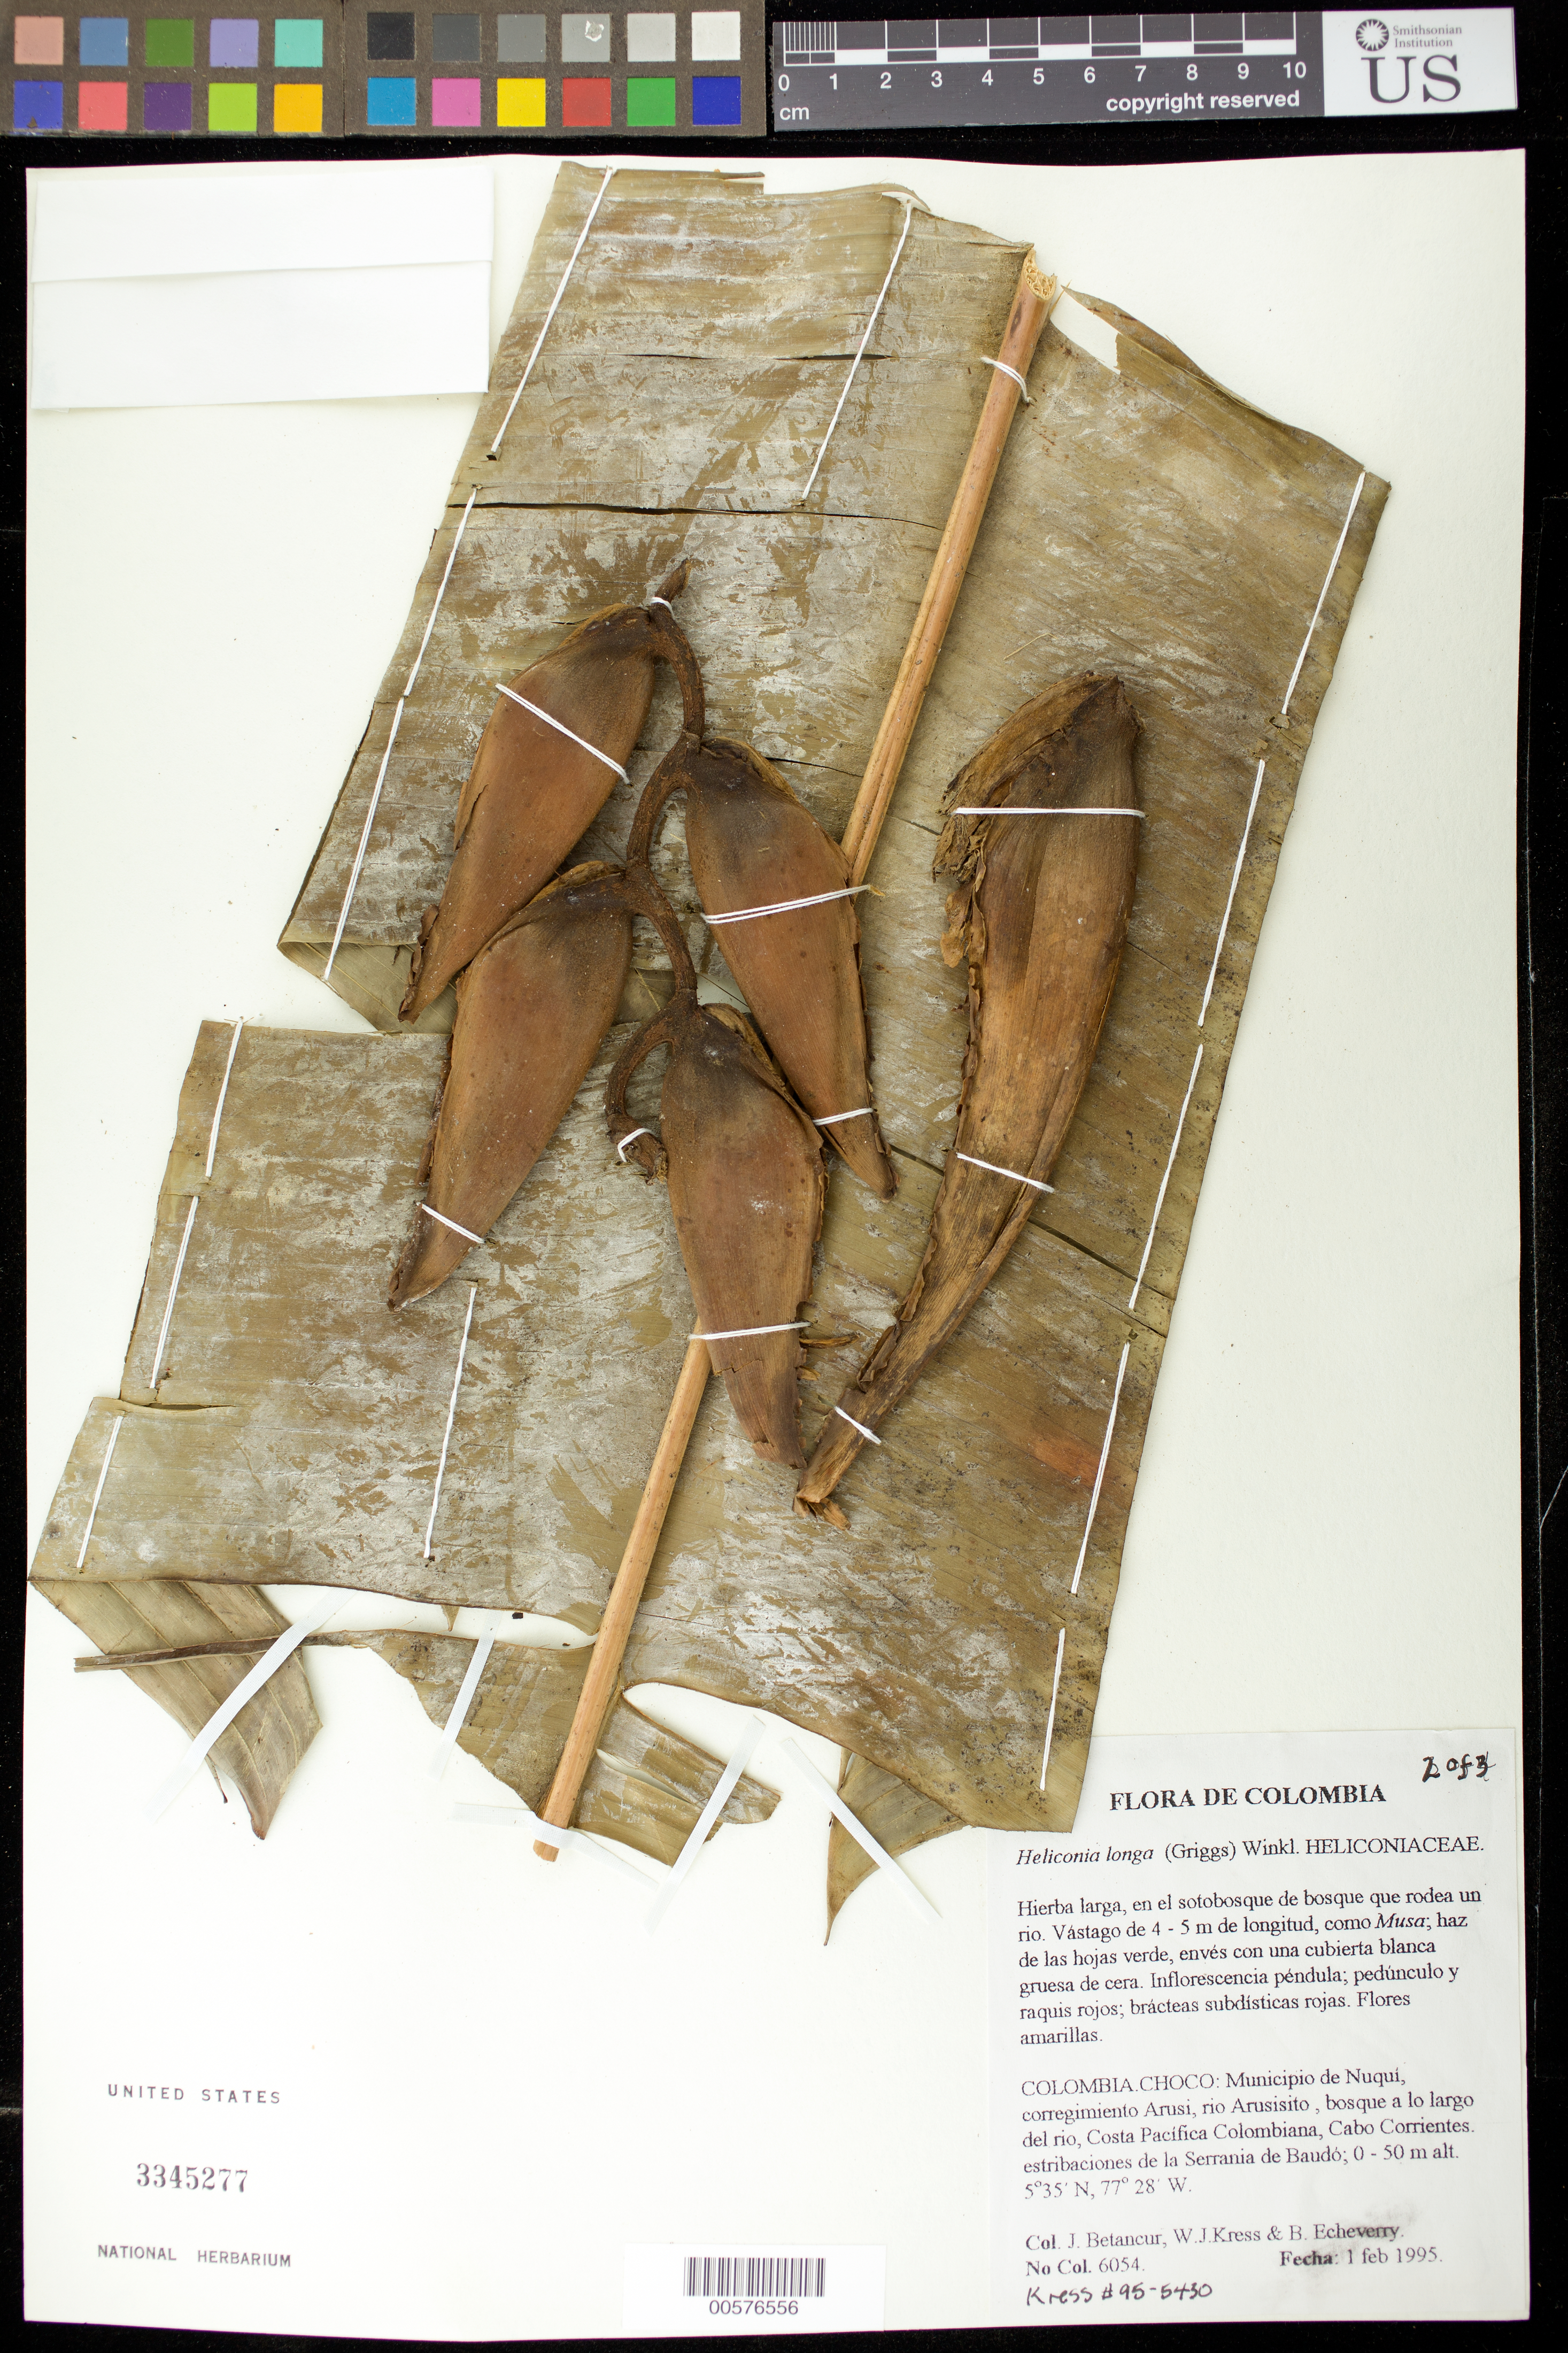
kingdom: Plantae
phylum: Tracheophyta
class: Liliopsida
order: Zingiberales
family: Heliconiaceae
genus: Heliconia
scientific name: Heliconia longa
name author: (R.F. Griggs) H.J.P. Winkl.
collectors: J. C. Betancur, W. J. Kress & B. Echeverry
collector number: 6054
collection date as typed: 01 Feb 1995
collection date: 1995-02-01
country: Colombia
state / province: Chocó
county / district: Nuqui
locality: Rio Arusicito, just south of Arusi.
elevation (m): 0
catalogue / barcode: US 3345277